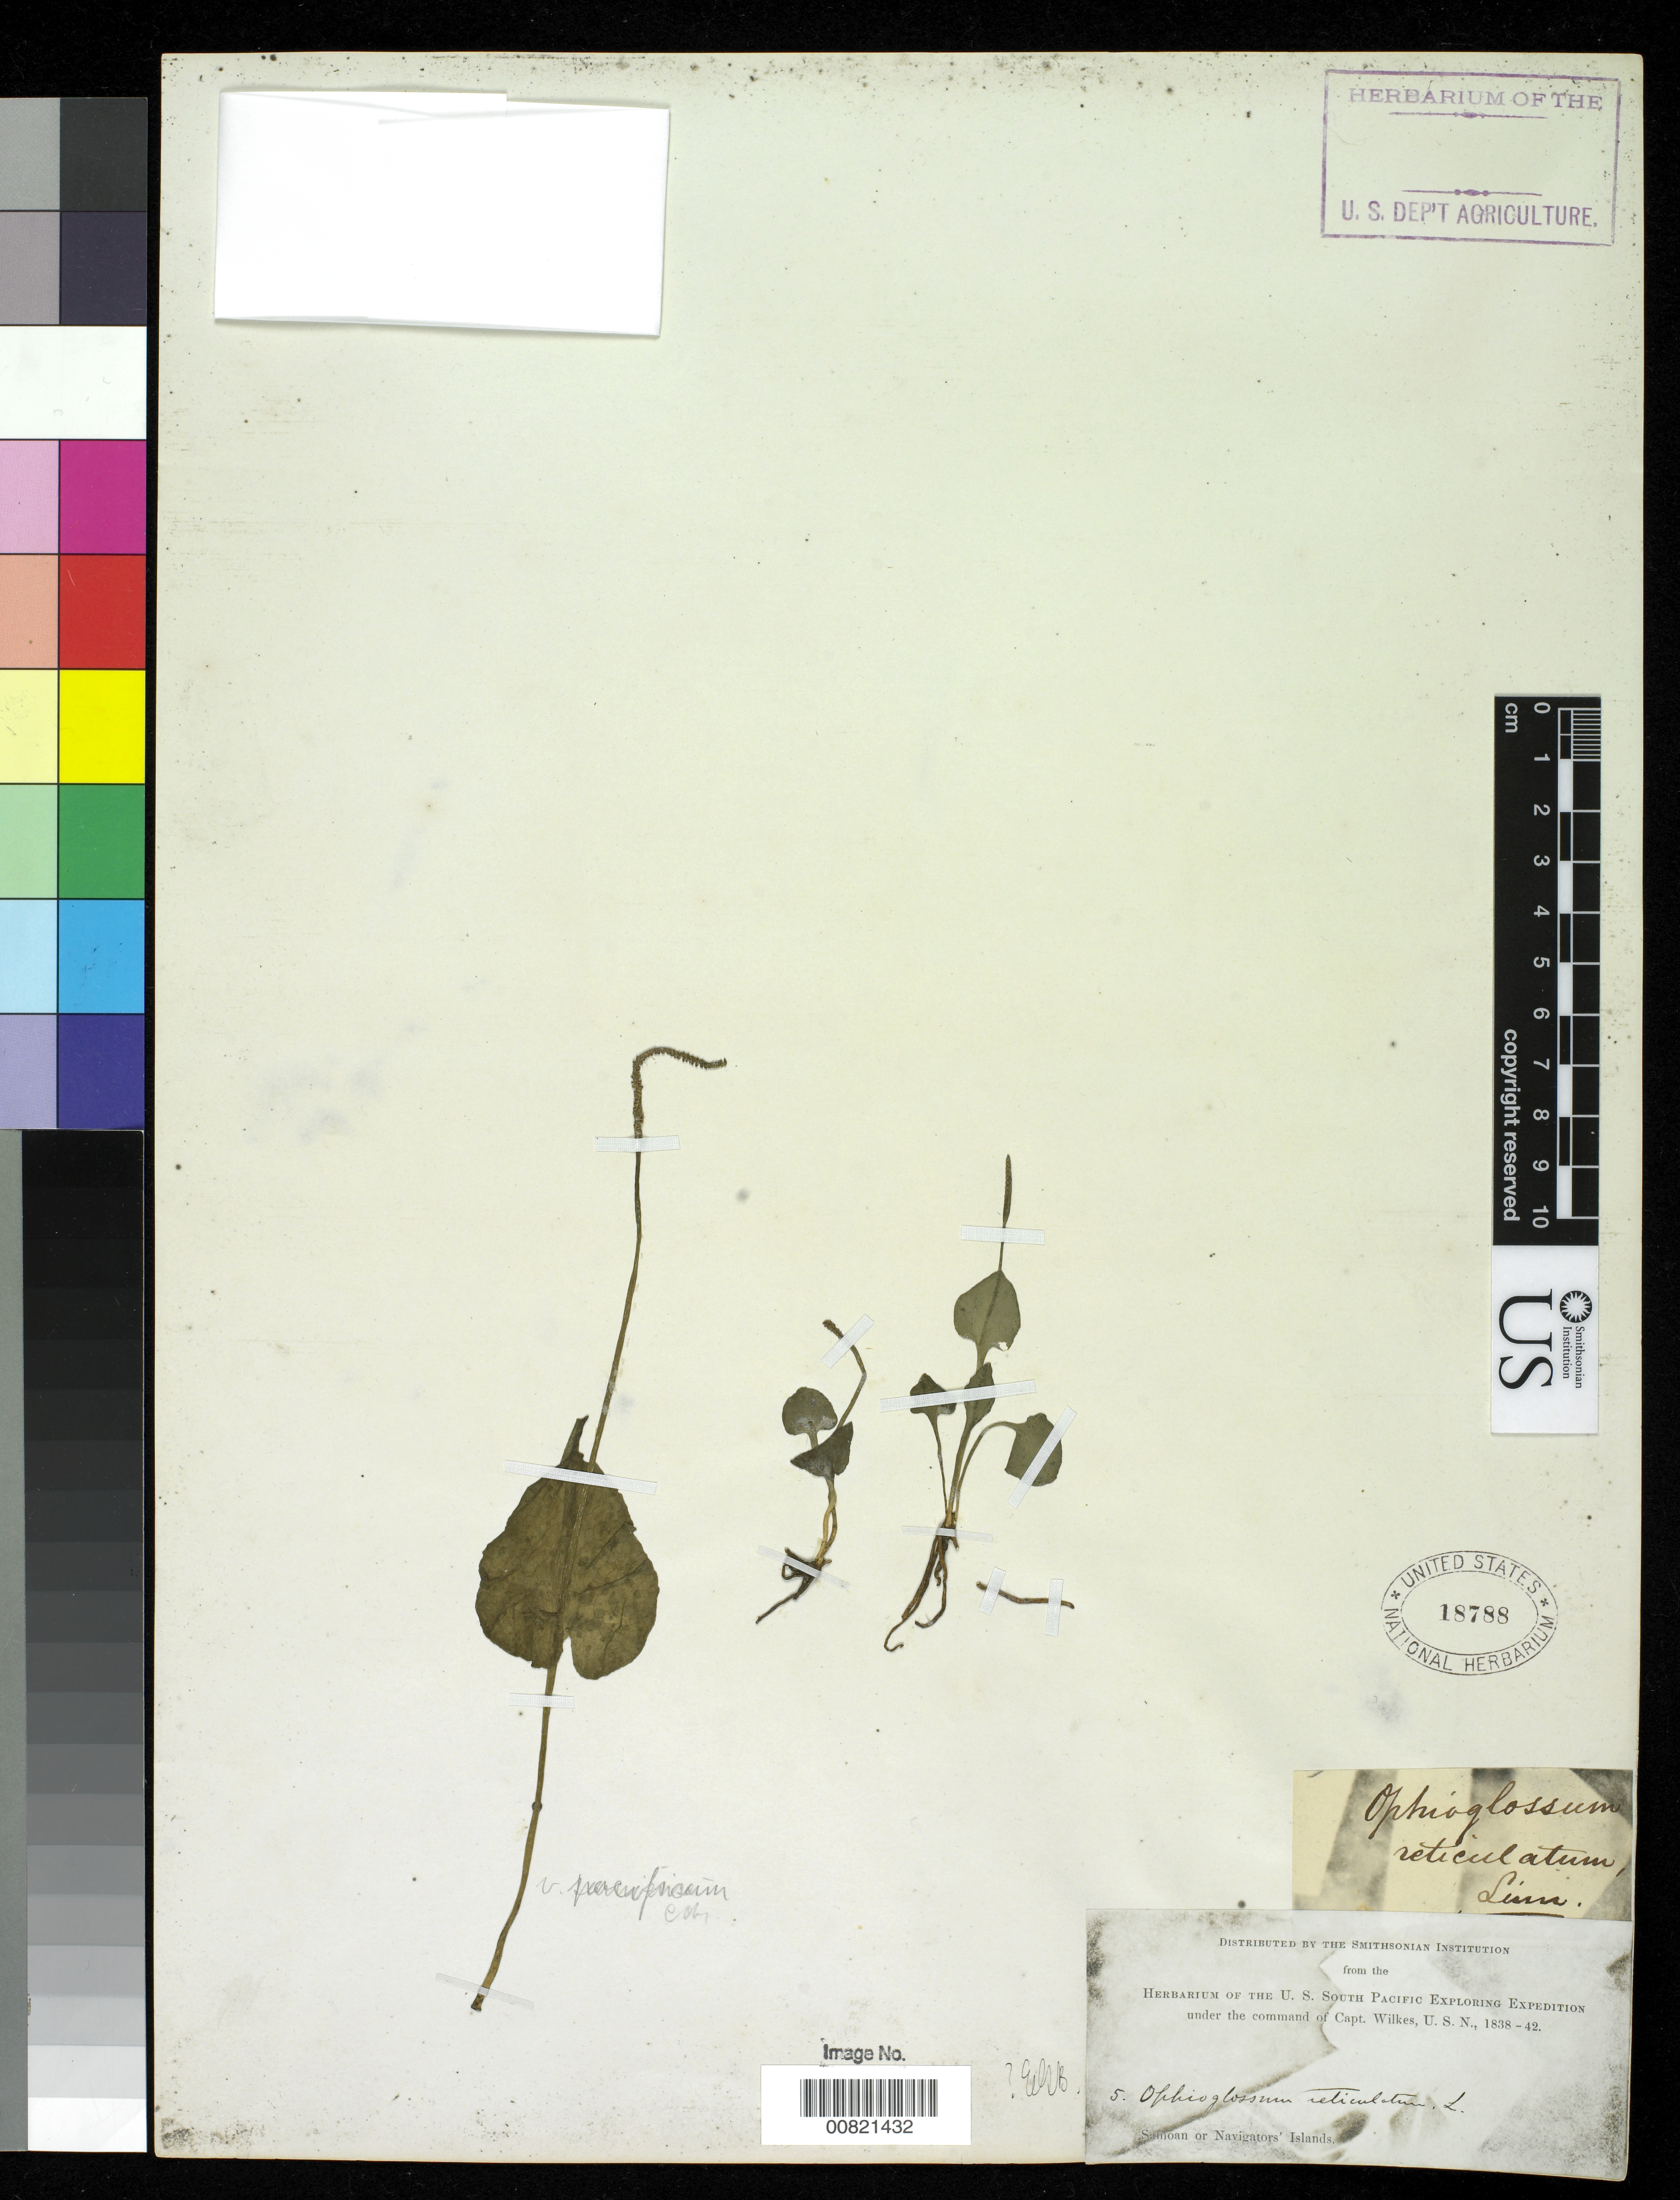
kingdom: Plantae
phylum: Tracheophyta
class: Polypodiopsida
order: Ophioglossales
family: Ophioglossaceae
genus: Ophioglossum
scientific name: Ophioglossum reticulatum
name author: L.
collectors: Wilkes Explor. Exped.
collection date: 1838/1842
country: American Samoa / Samoa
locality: Samoan Islands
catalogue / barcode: US 18788